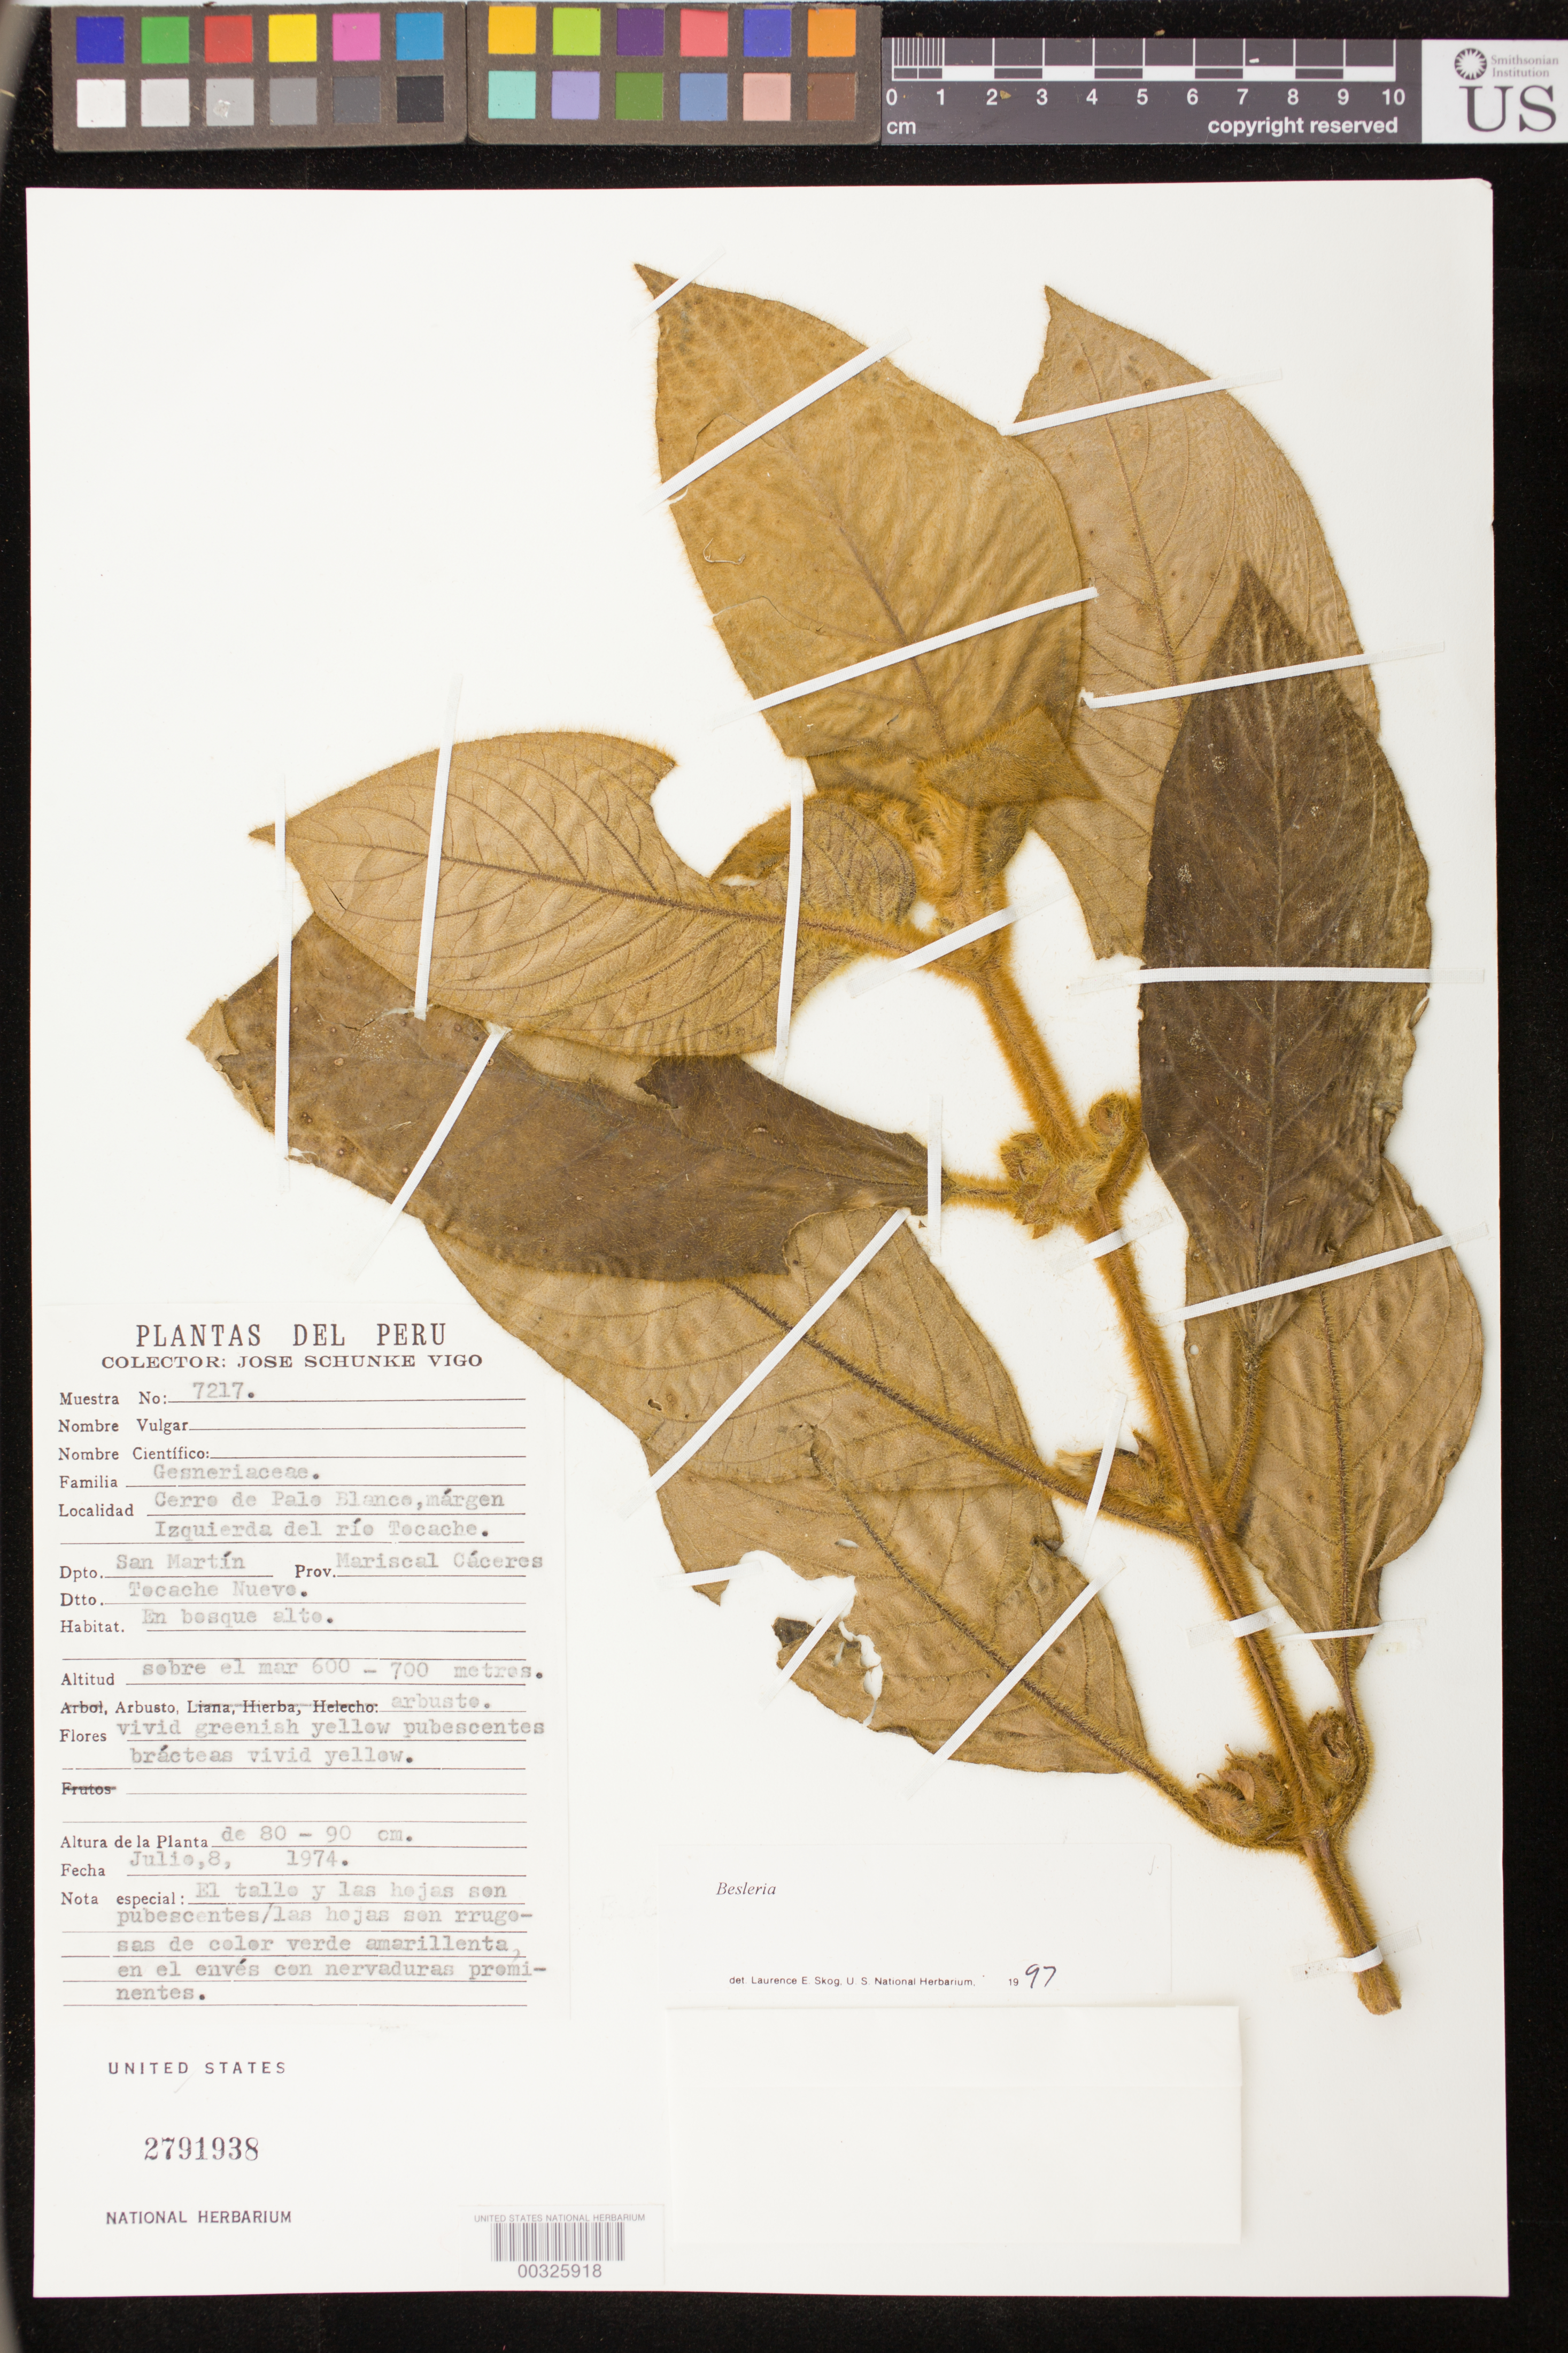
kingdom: Plantae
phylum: Tracheophyta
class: Magnoliopsida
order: Lamiales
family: Gesneriaceae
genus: Glossoloma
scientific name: Glossoloma anomalum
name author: J.L. Clark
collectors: J. Schunke Vigo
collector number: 7217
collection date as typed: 08 Jul 1974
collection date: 1974-07-08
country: Peru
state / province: San Martín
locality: Prov. Mariscal Cáceres, Dtto. Tocache Nuevo; Cerro de Palo Blanco, margen izquierda del río Tocache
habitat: En bosque alto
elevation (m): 600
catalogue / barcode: US 2791938